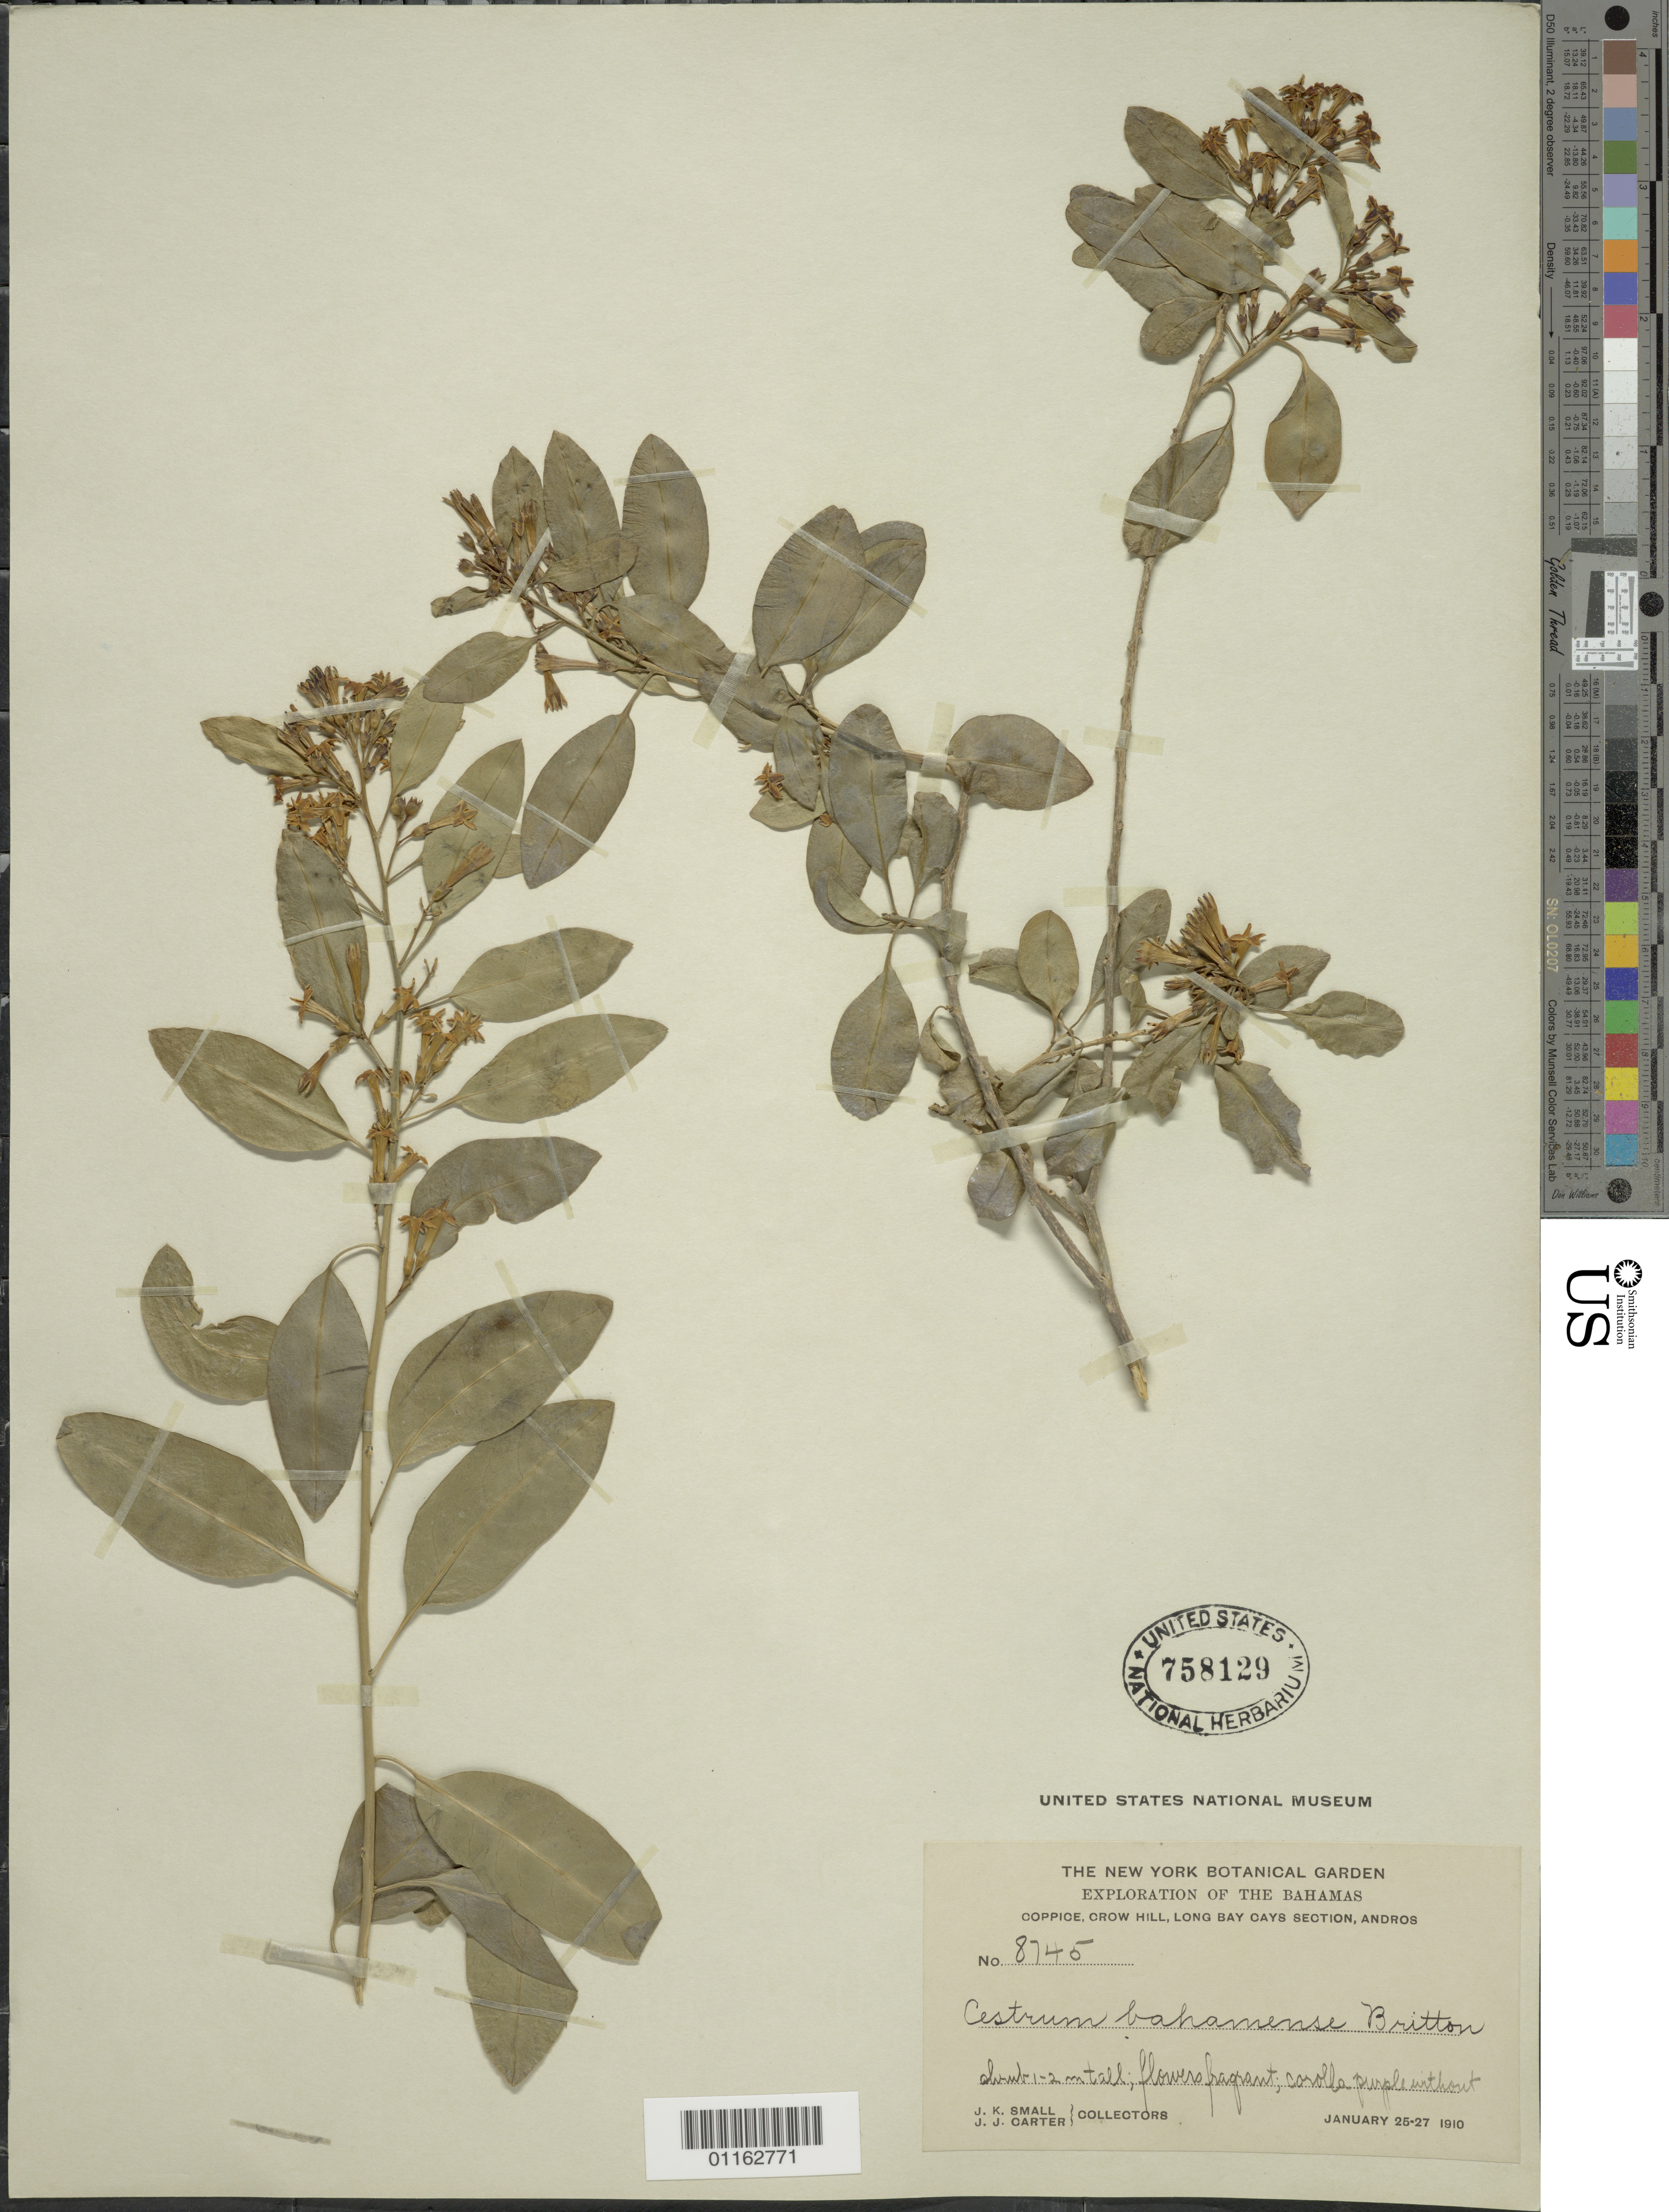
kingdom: Plantae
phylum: Tracheophyta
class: Magnoliopsida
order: Solanales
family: Solanaceae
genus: Cestrum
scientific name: Cestrum bahamense var. bahamense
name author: Britton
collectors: J. K. Small & J. J. Carter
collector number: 8745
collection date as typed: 25 Jan 1910 to 27 Jan 1910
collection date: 1910-01-25/1910-01-27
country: Bahamas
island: Andros I.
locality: Coppice, Crow Hill, Long Bay Cays Section.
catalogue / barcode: US 758129